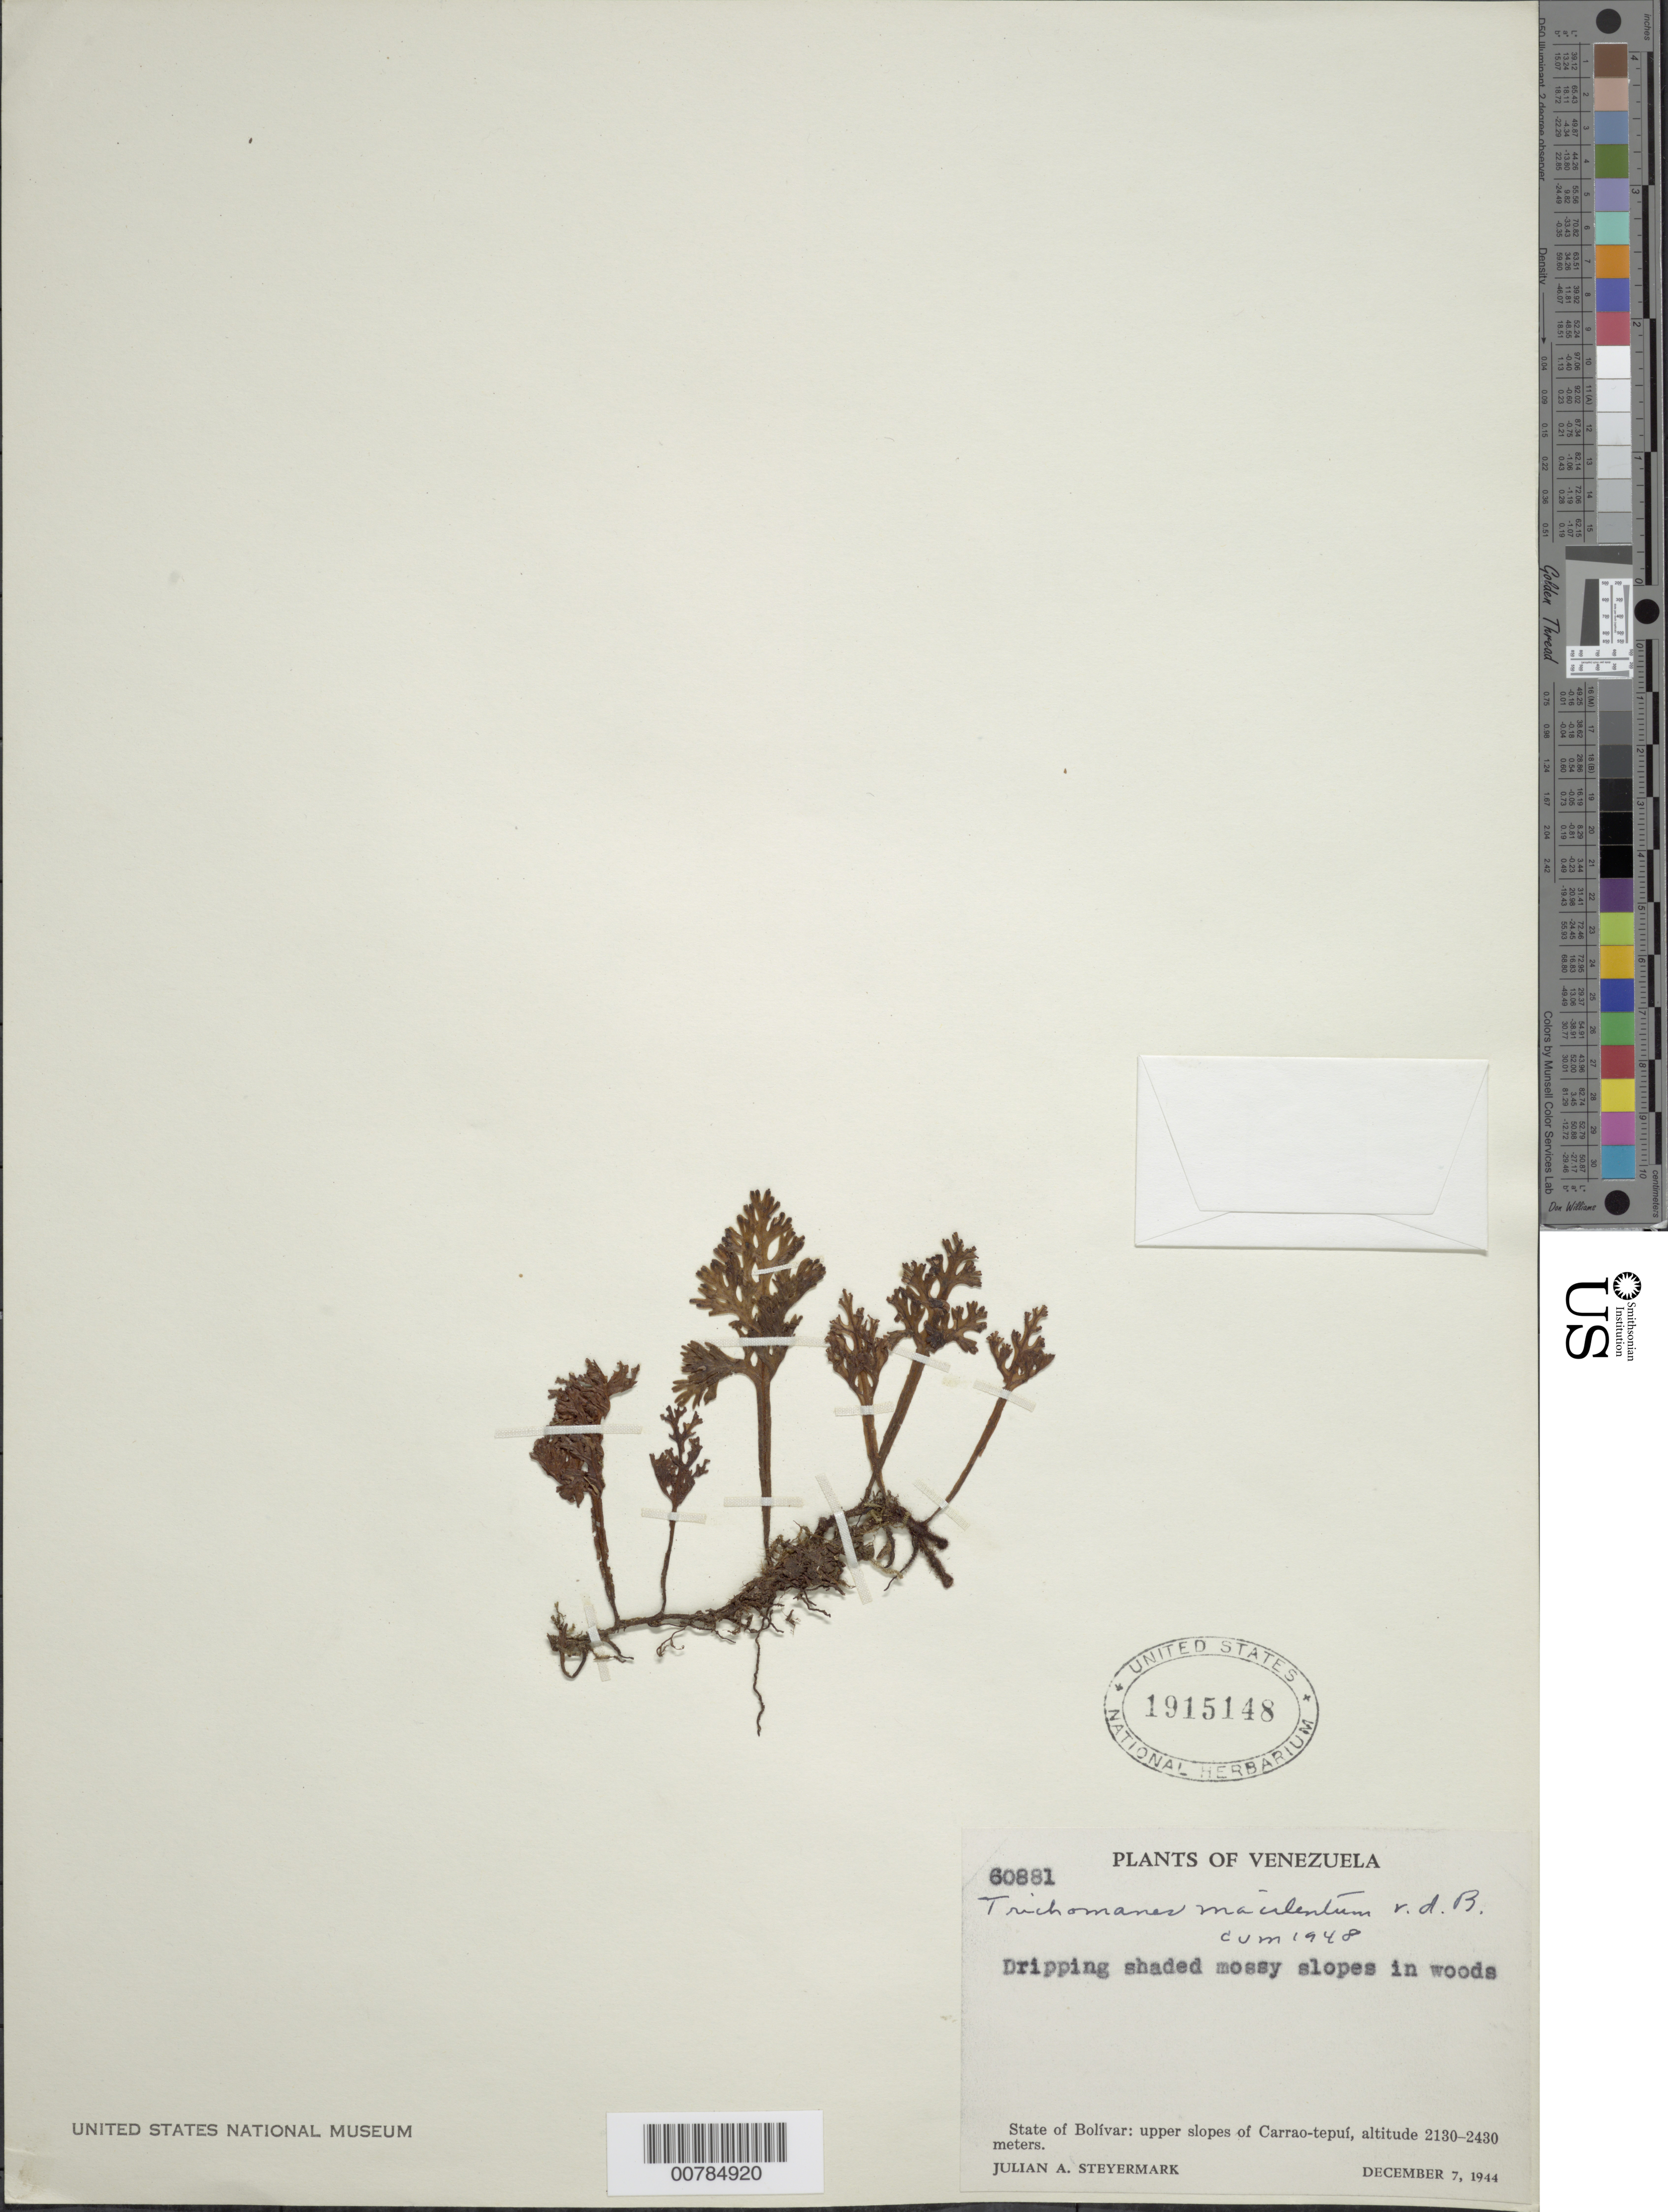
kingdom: Plantae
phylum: Tracheophyta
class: Polypodiopsida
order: Hymenophyllales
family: Hymenophyllaceae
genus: Trichomanes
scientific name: Trichomanes arbuscula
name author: Desv.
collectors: J. Steyermark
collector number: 60881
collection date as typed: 7-Dec-44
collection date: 1944-12-07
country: Venezuela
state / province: Bolívar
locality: Carrao-tepuí, upper slopes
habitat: Dripping shaded mossy slopes in woods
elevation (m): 2130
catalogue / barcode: US 1915148